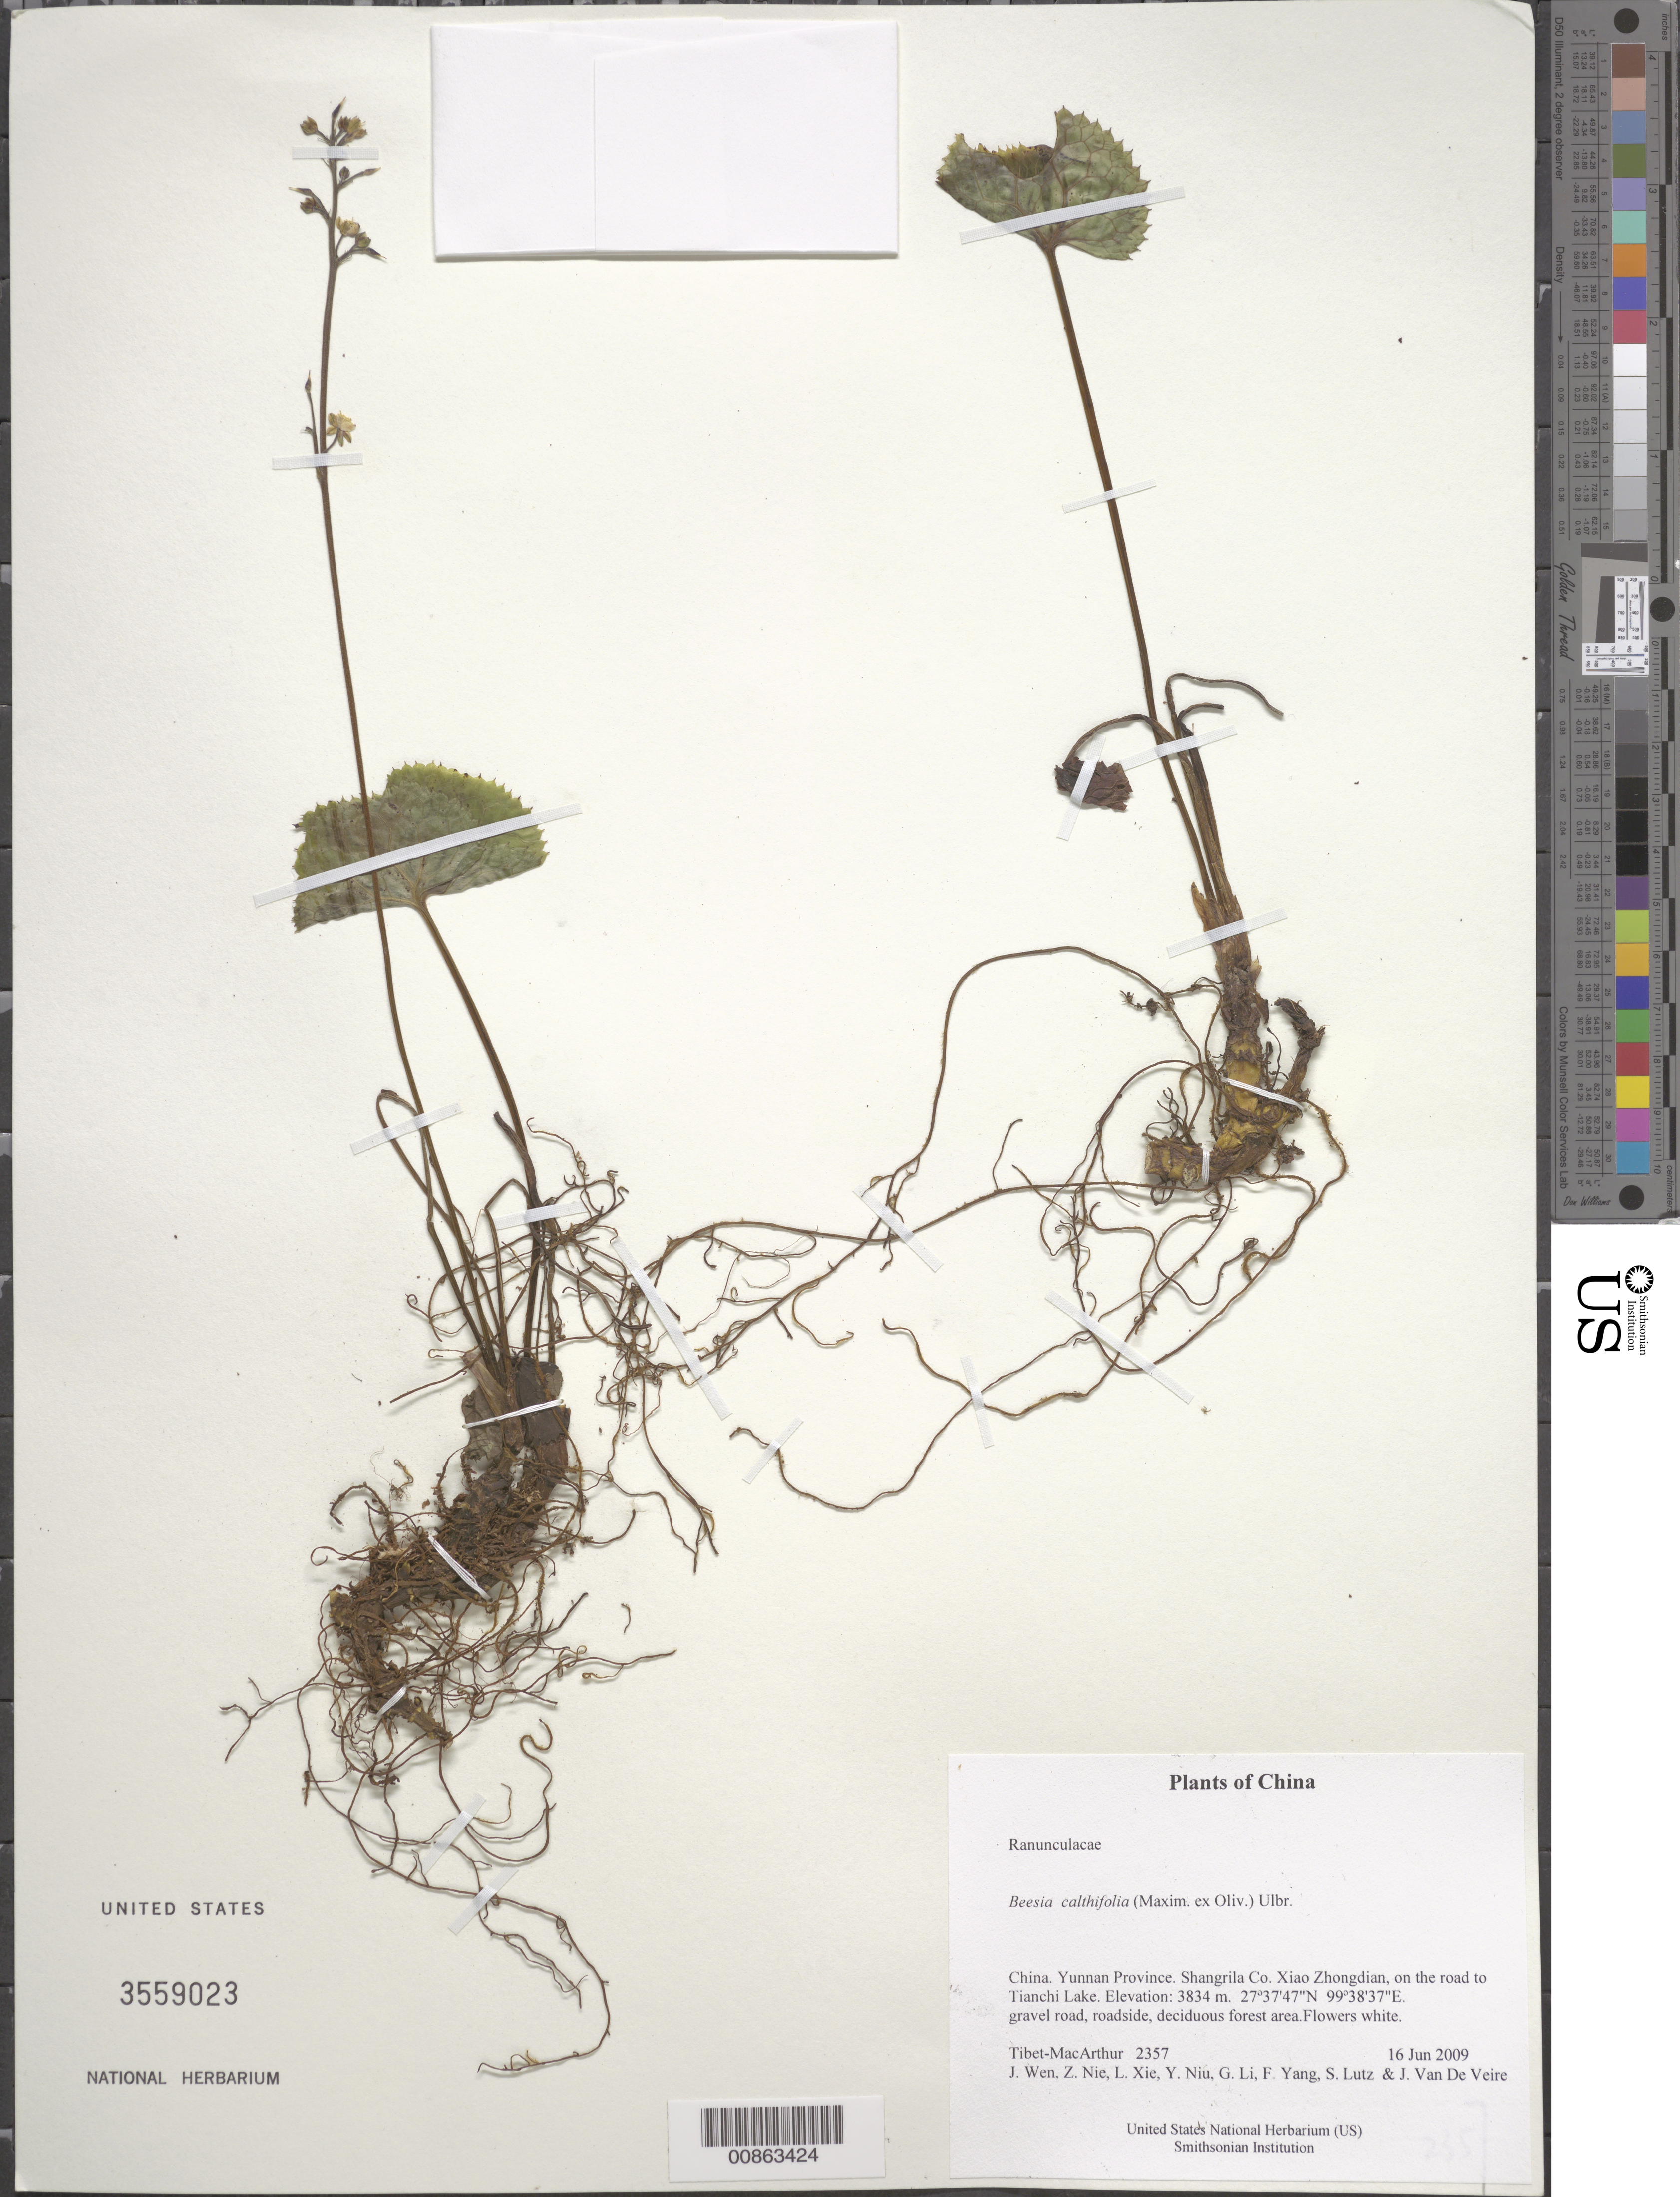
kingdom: Plantae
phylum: Tracheophyta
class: Magnoliopsida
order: Ranunculales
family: Ranunculaceae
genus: Beesia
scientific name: Beesia calthifolia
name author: (Maxim. ex Oliv.) Ulbr.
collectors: Tibet-MacArthur, J. Wen, Z. Nie, L. Xie, Y. Niu, G. Li, F. Yang, S. Lutz & J. Van De Veire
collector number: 2357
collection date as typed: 16 Jun 2009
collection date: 2009-06-16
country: China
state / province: Yunnan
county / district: Shangrila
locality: Xiao Zhongdian, on the road to Tianchi Lake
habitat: gravel road, roadside, deciduous forest area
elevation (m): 3834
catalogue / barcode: US 3559023